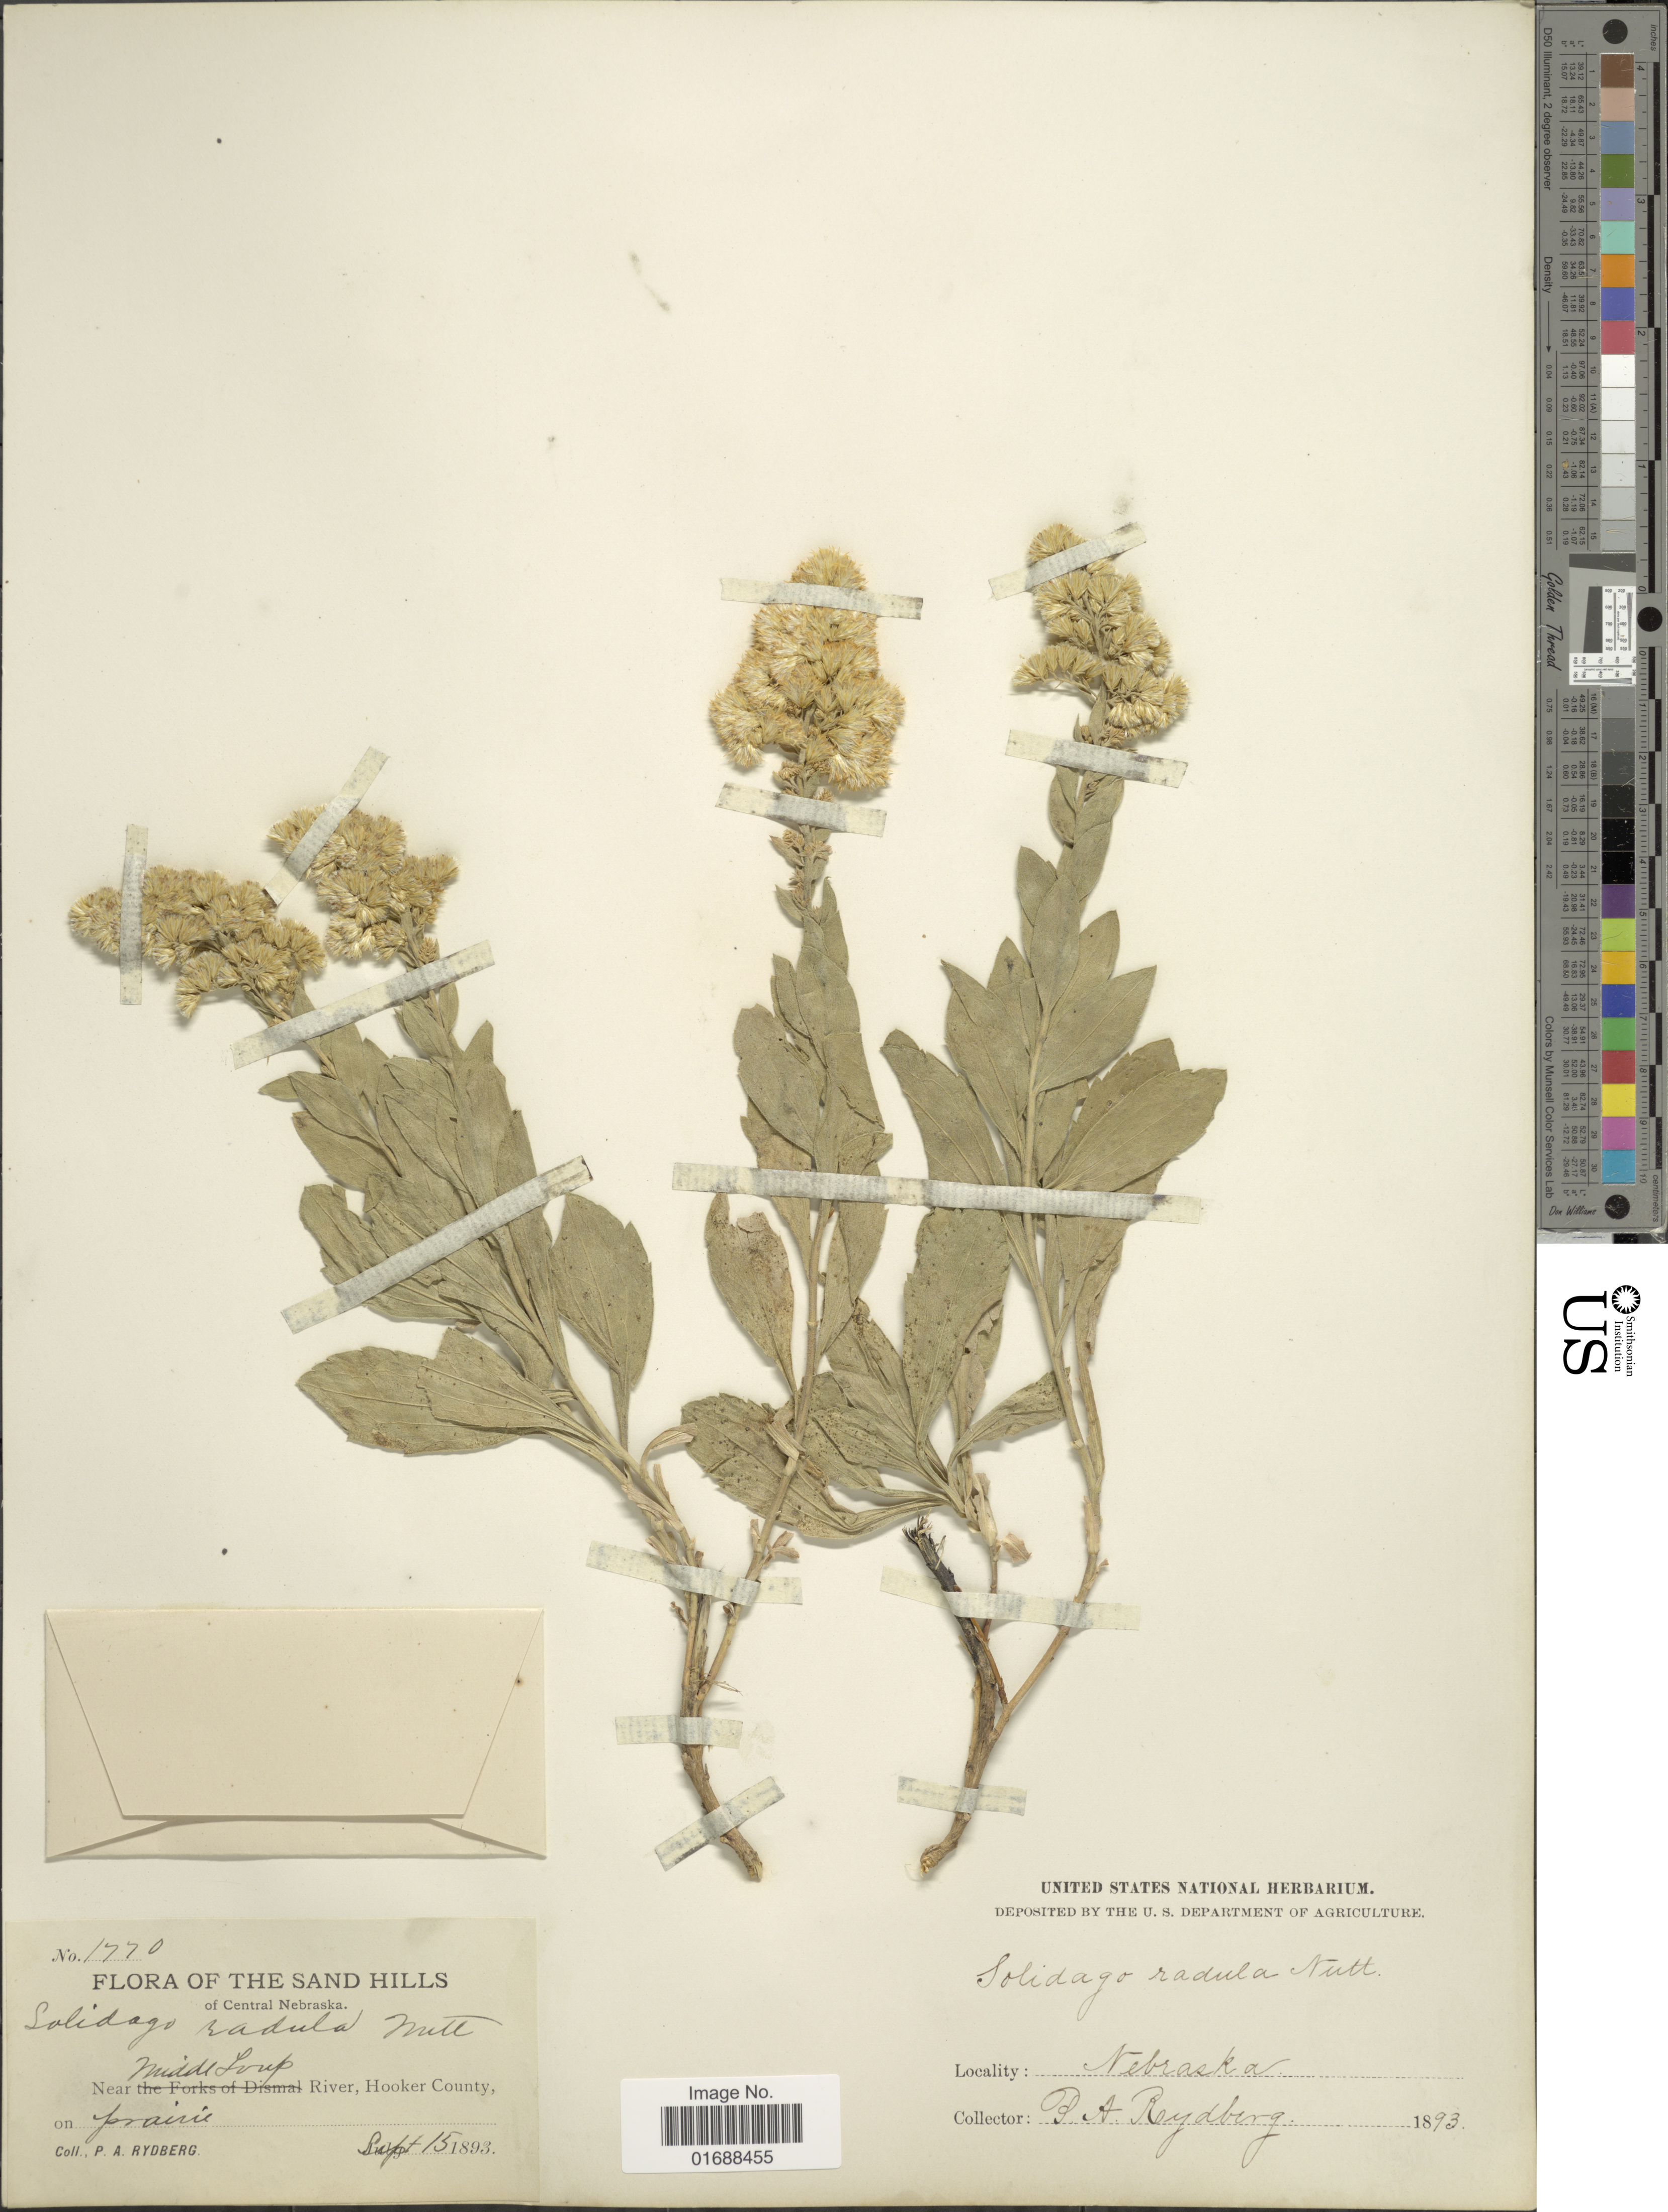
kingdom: Plantae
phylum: Tracheophyta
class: Magnoliopsida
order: Asterales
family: Asteraceae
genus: Solidago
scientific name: Solidago mollis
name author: Bartl.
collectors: P. A. Rydberg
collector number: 1770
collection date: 1893-09-15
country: United States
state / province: Nebraska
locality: The Sand Hills of Central Nebraska. Middle Loup River, Hooker County on prairie.